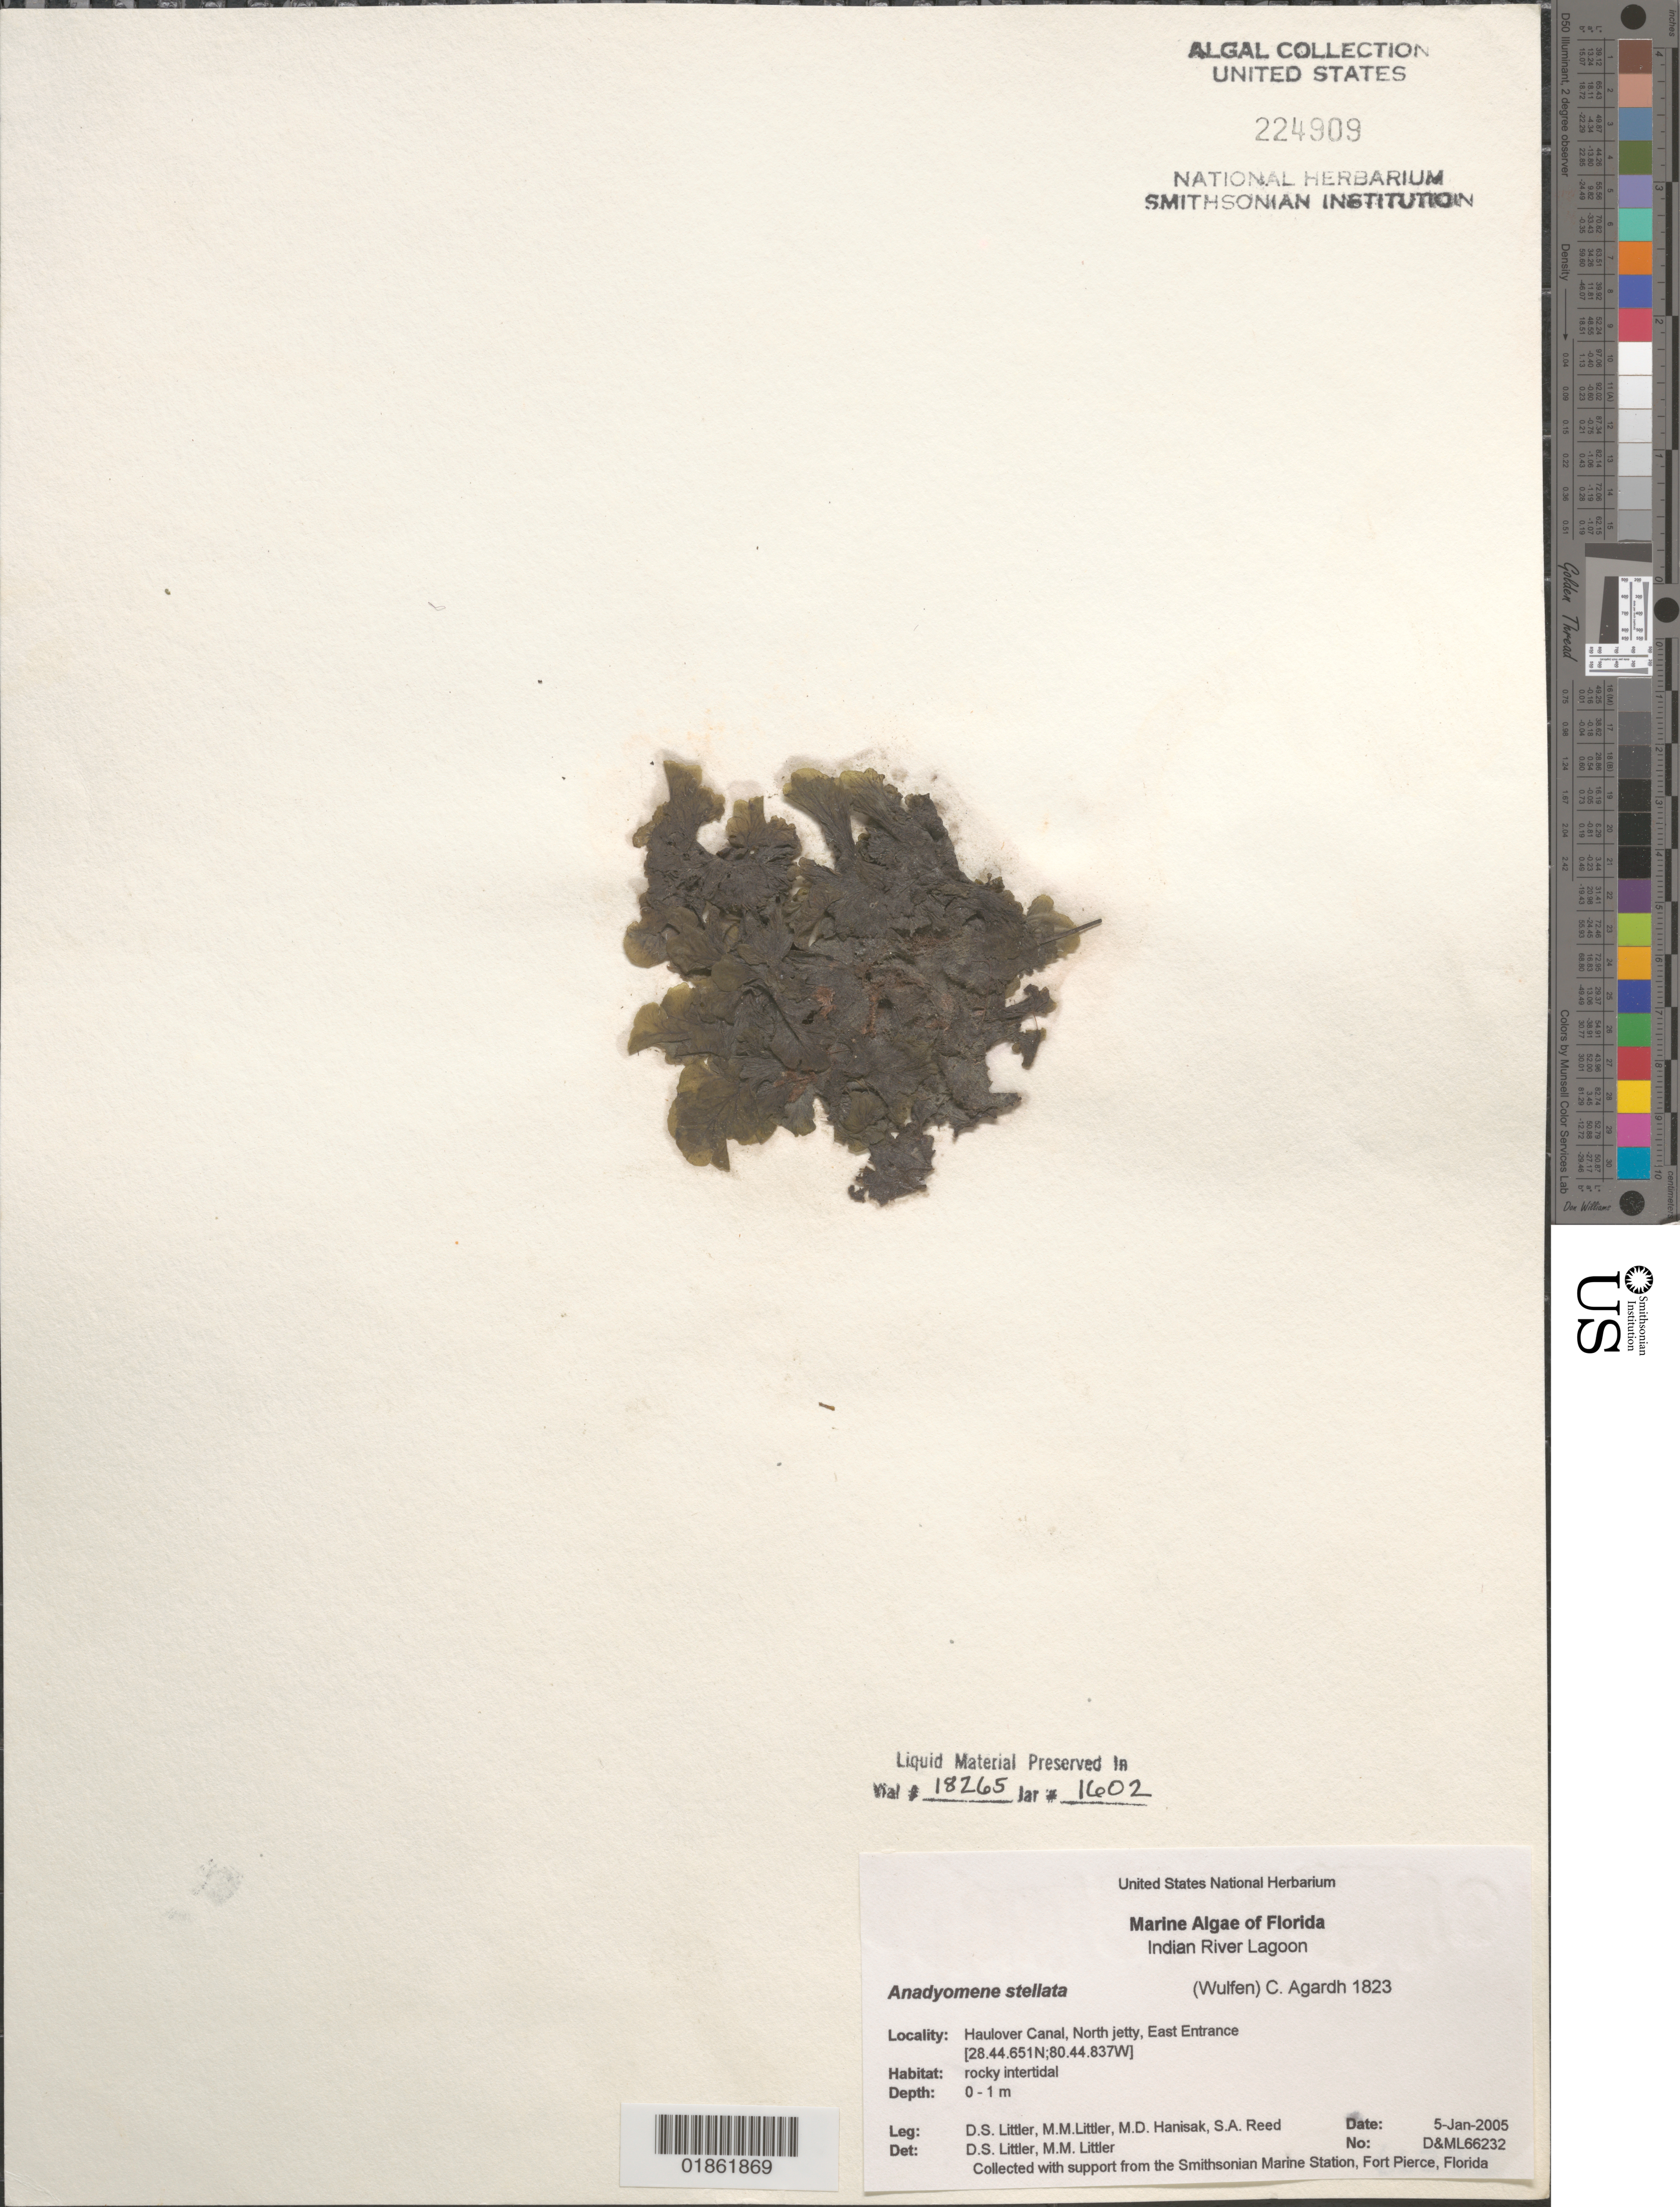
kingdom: Plantae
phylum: Chlorophyta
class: Ulvophyceae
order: Cladophorales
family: Anadyomenaceae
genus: Anadyomene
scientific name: Anadyomene stellata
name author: (Wulfen) C. Agardh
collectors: D. S. Littler, M. M. Littler & M. Hanisak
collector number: D&ML 66232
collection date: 2004-12-31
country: United States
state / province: Florida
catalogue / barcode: US 224909